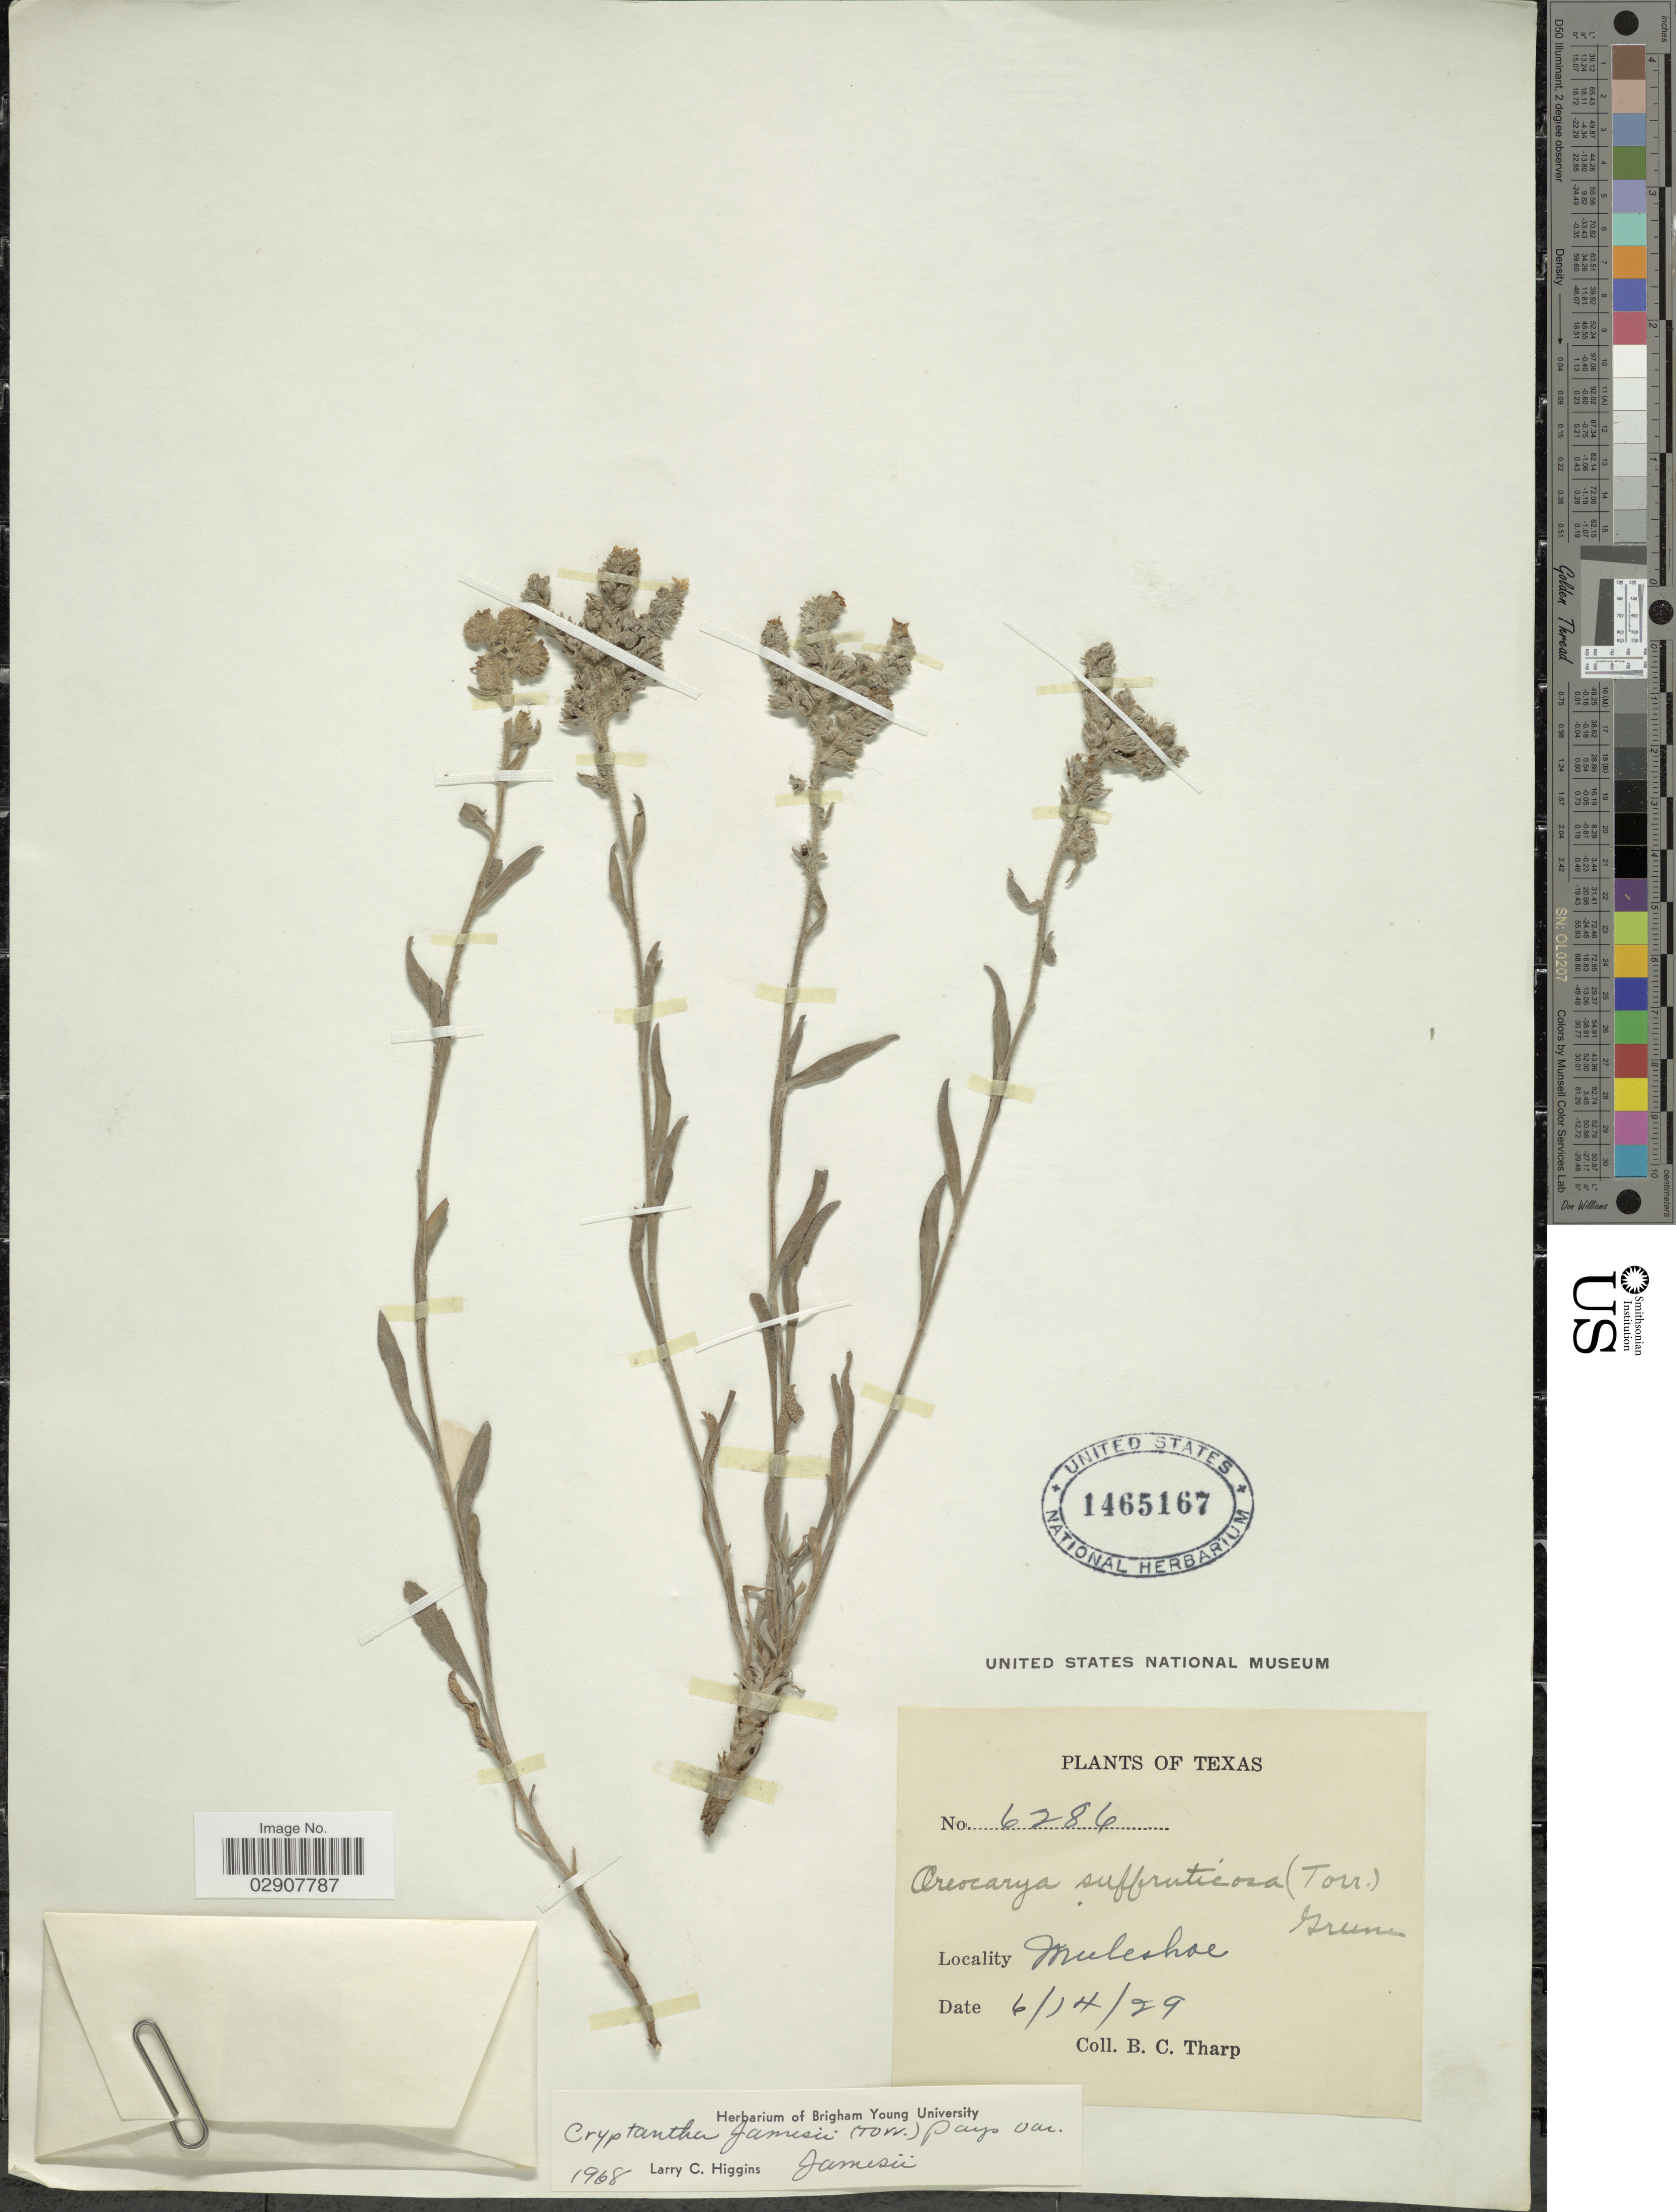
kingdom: Plantae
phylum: Tracheophyta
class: Magnoliopsida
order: Boraginales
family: Boraginaceae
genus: Cryptantha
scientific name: Cryptantha jamesii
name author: (Torr.) Payson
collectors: B. C. Tharp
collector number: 6286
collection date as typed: Transcribed d/m/y: 14/6/29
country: United States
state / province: Texas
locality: Muleshoe. Texas.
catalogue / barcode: US 1465167